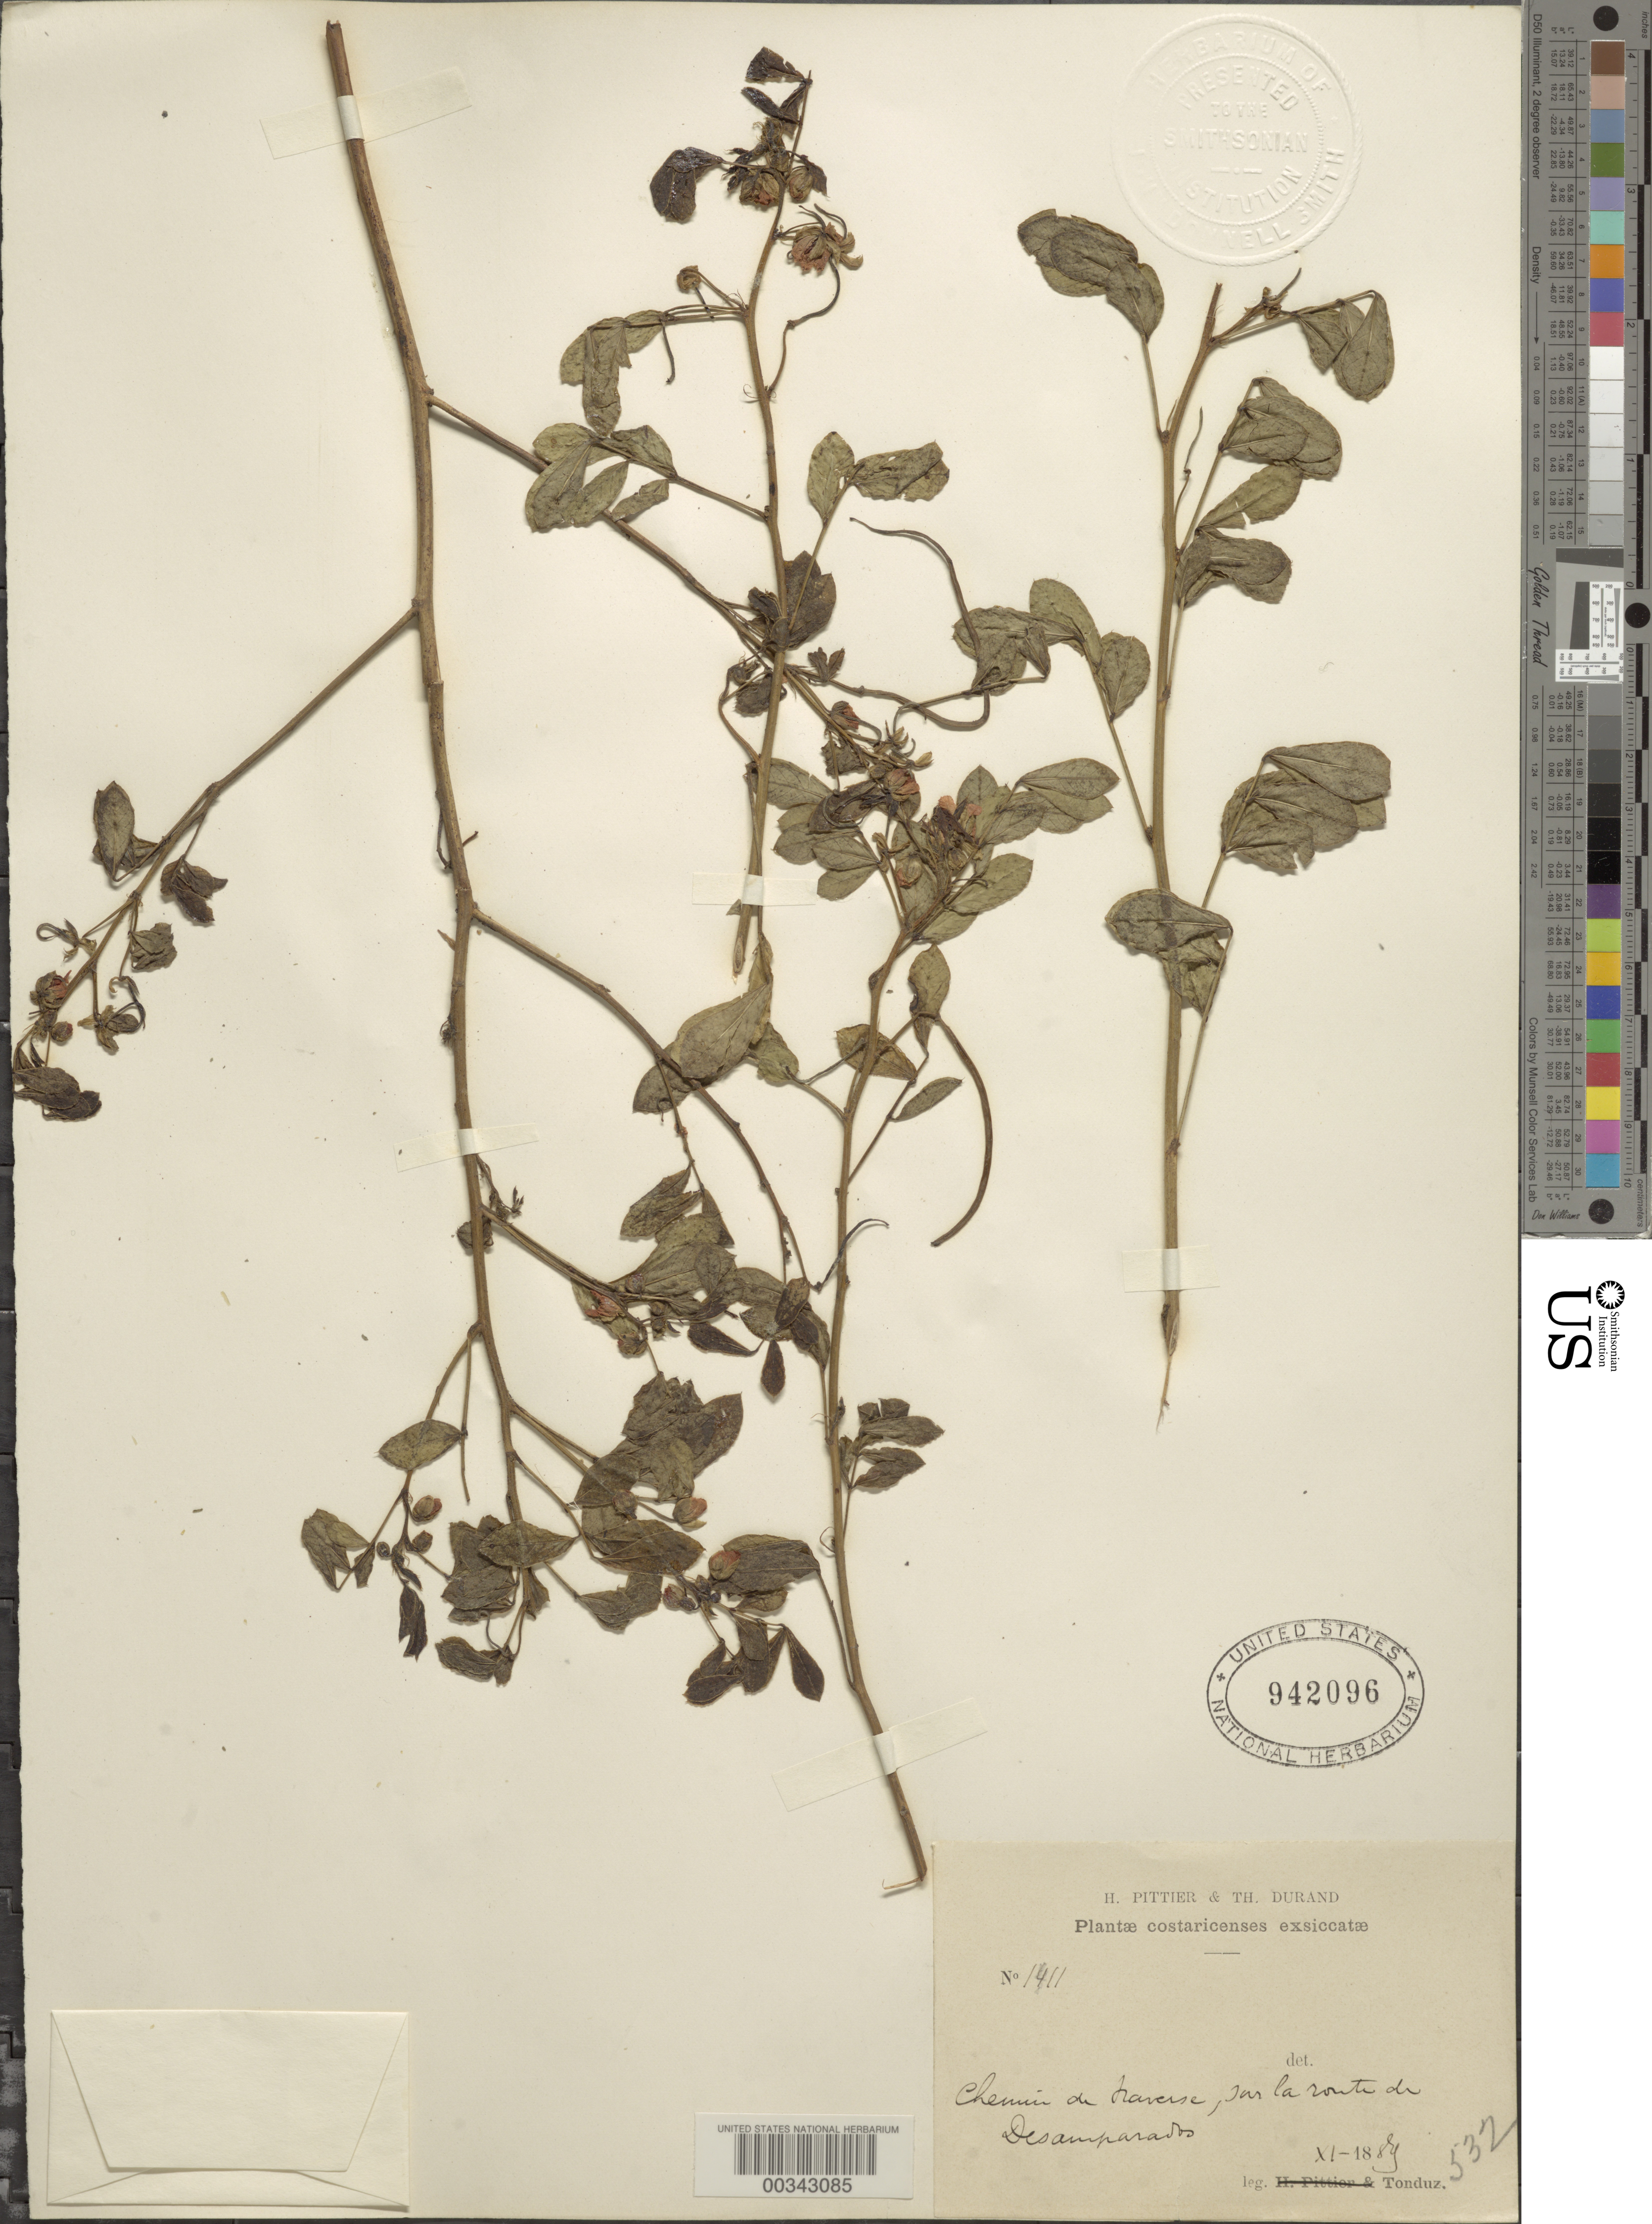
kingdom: Plantae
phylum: Tracheophyta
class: Magnoliopsida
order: Fabales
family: Fabaceae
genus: Senna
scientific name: Senna obtusifolia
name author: (L.) H.S. Irwin & Barneby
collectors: A. Tonduz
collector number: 1411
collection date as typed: Nov 1889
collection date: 1889-11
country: Costa Rica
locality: Vicinity of Desamparados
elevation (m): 1200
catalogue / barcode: US 942096